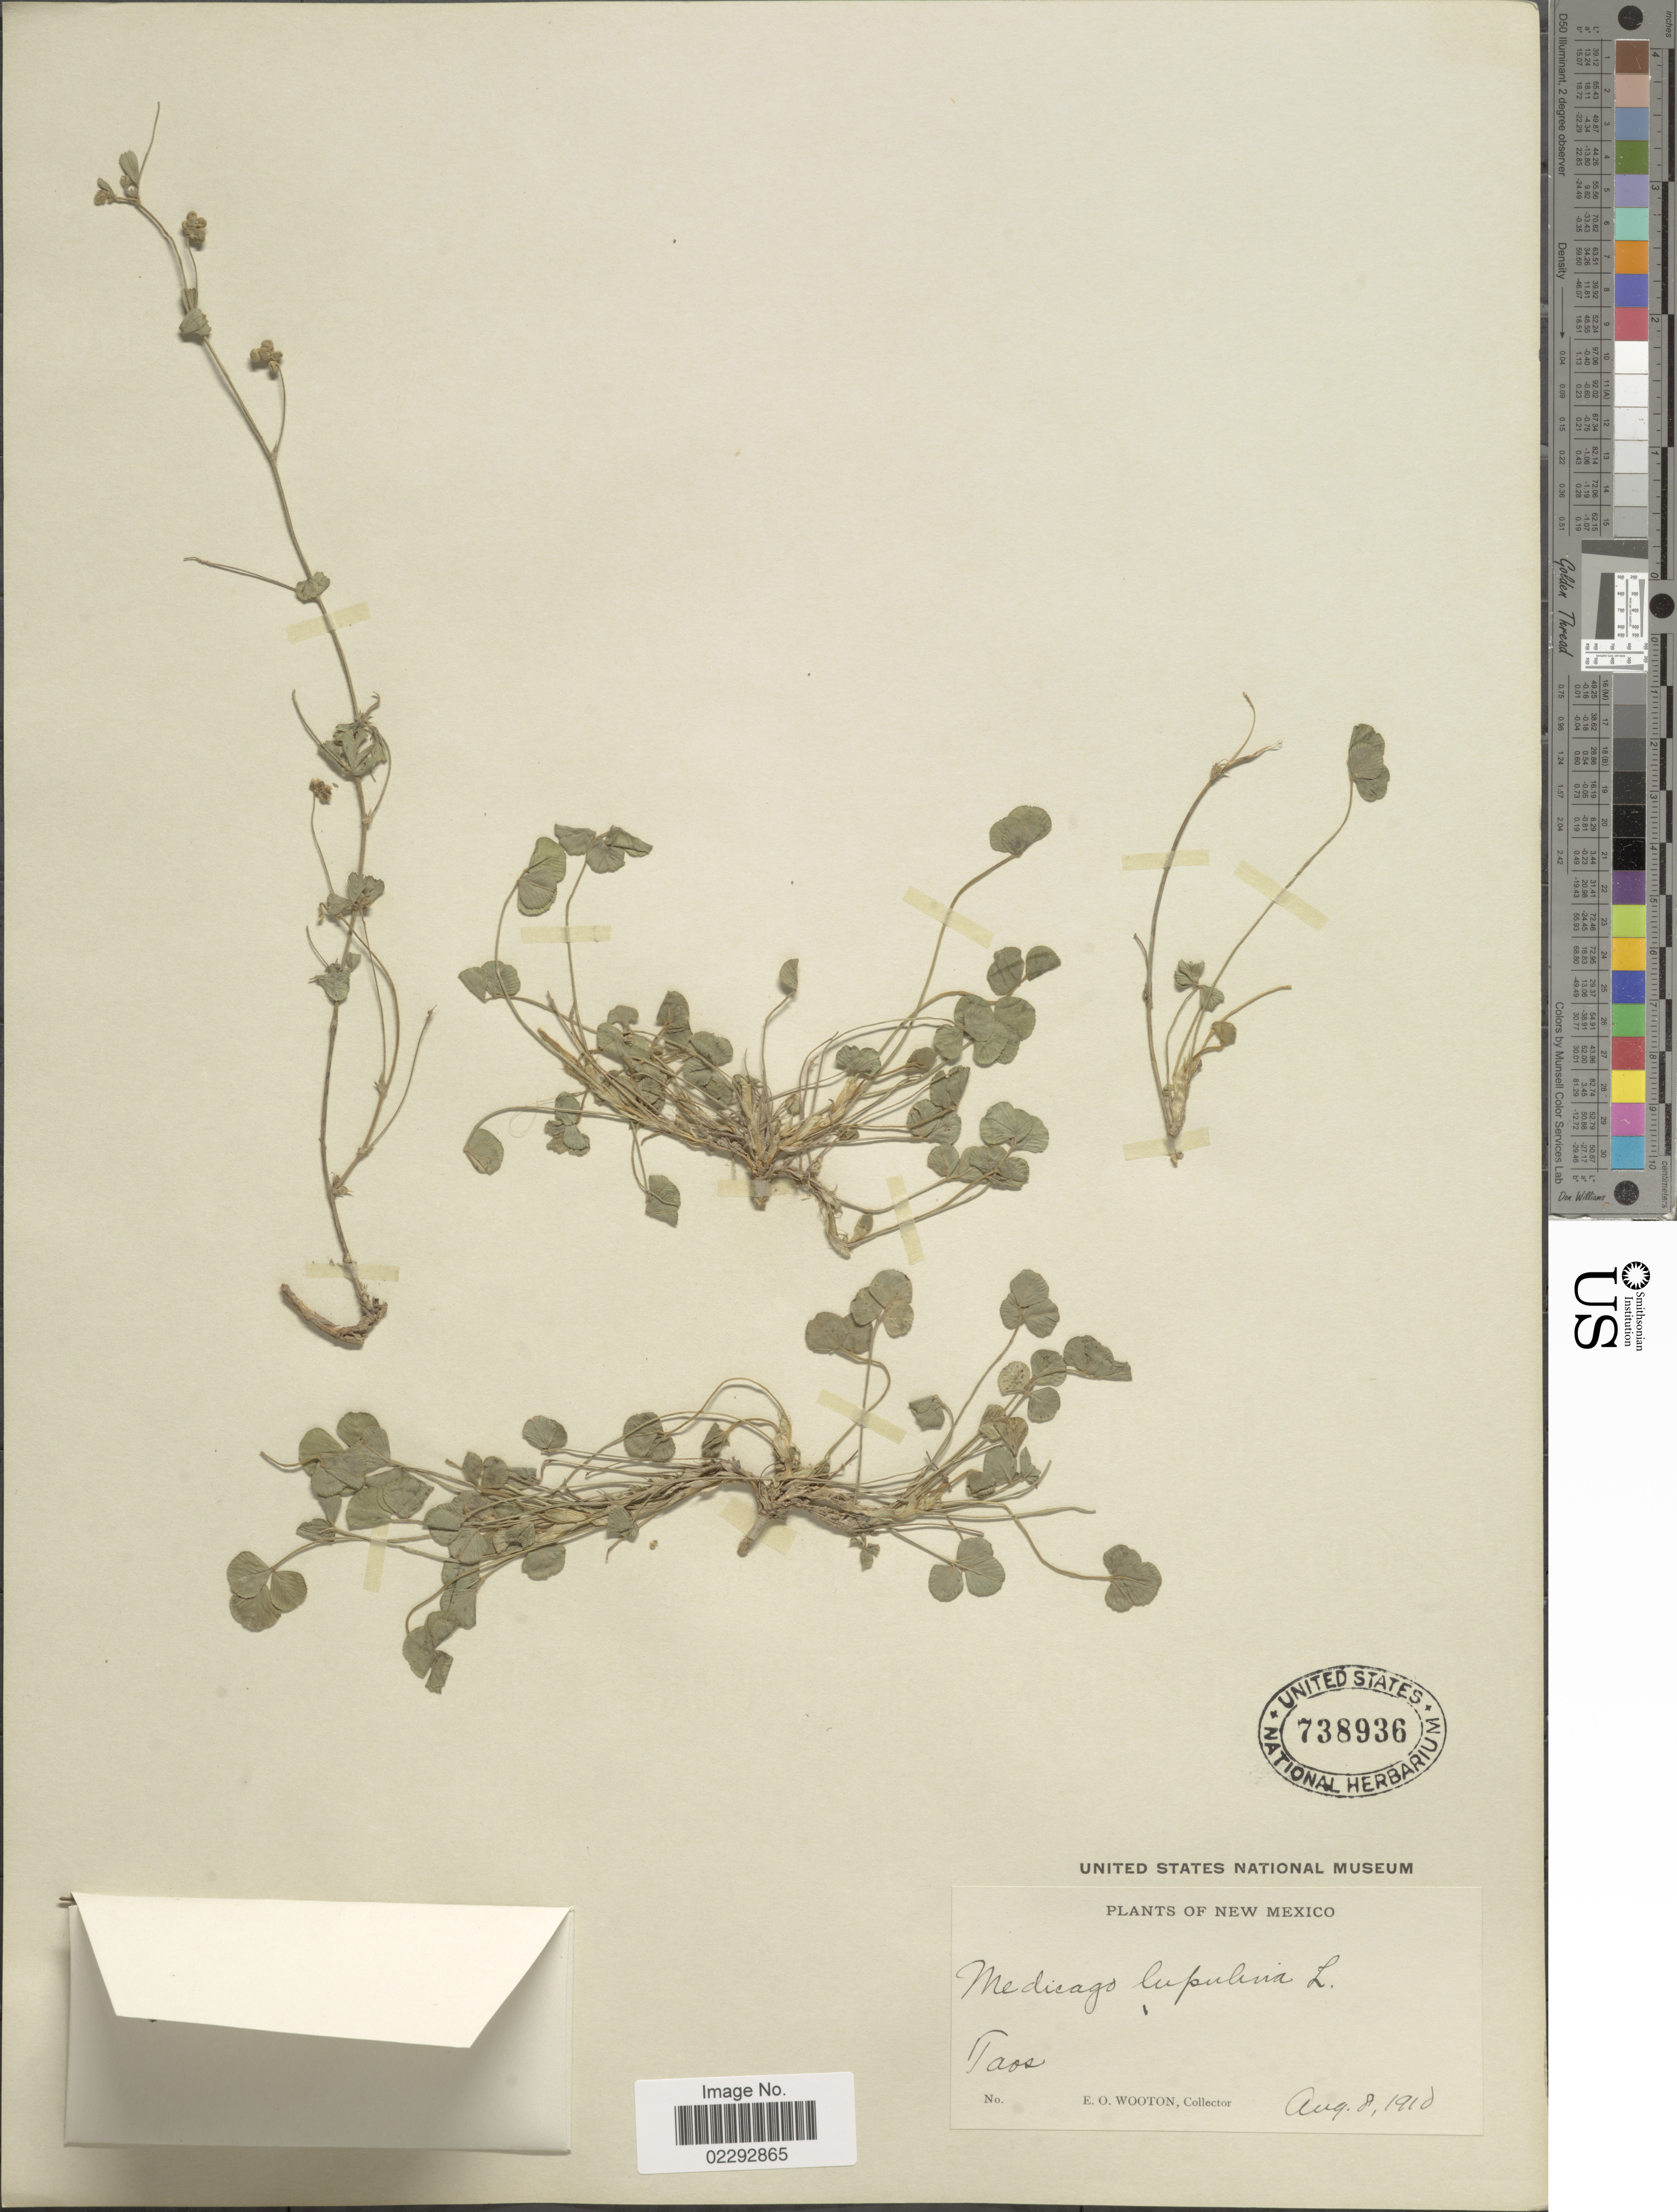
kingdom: Plantae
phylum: Tracheophyta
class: Magnoliopsida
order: Fabales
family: Fabaceae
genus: Medicago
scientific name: Medicago lupulina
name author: L.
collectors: E. O. Wooton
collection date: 1910-08-08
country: United States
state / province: New Mexico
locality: Taos.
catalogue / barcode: US 738936